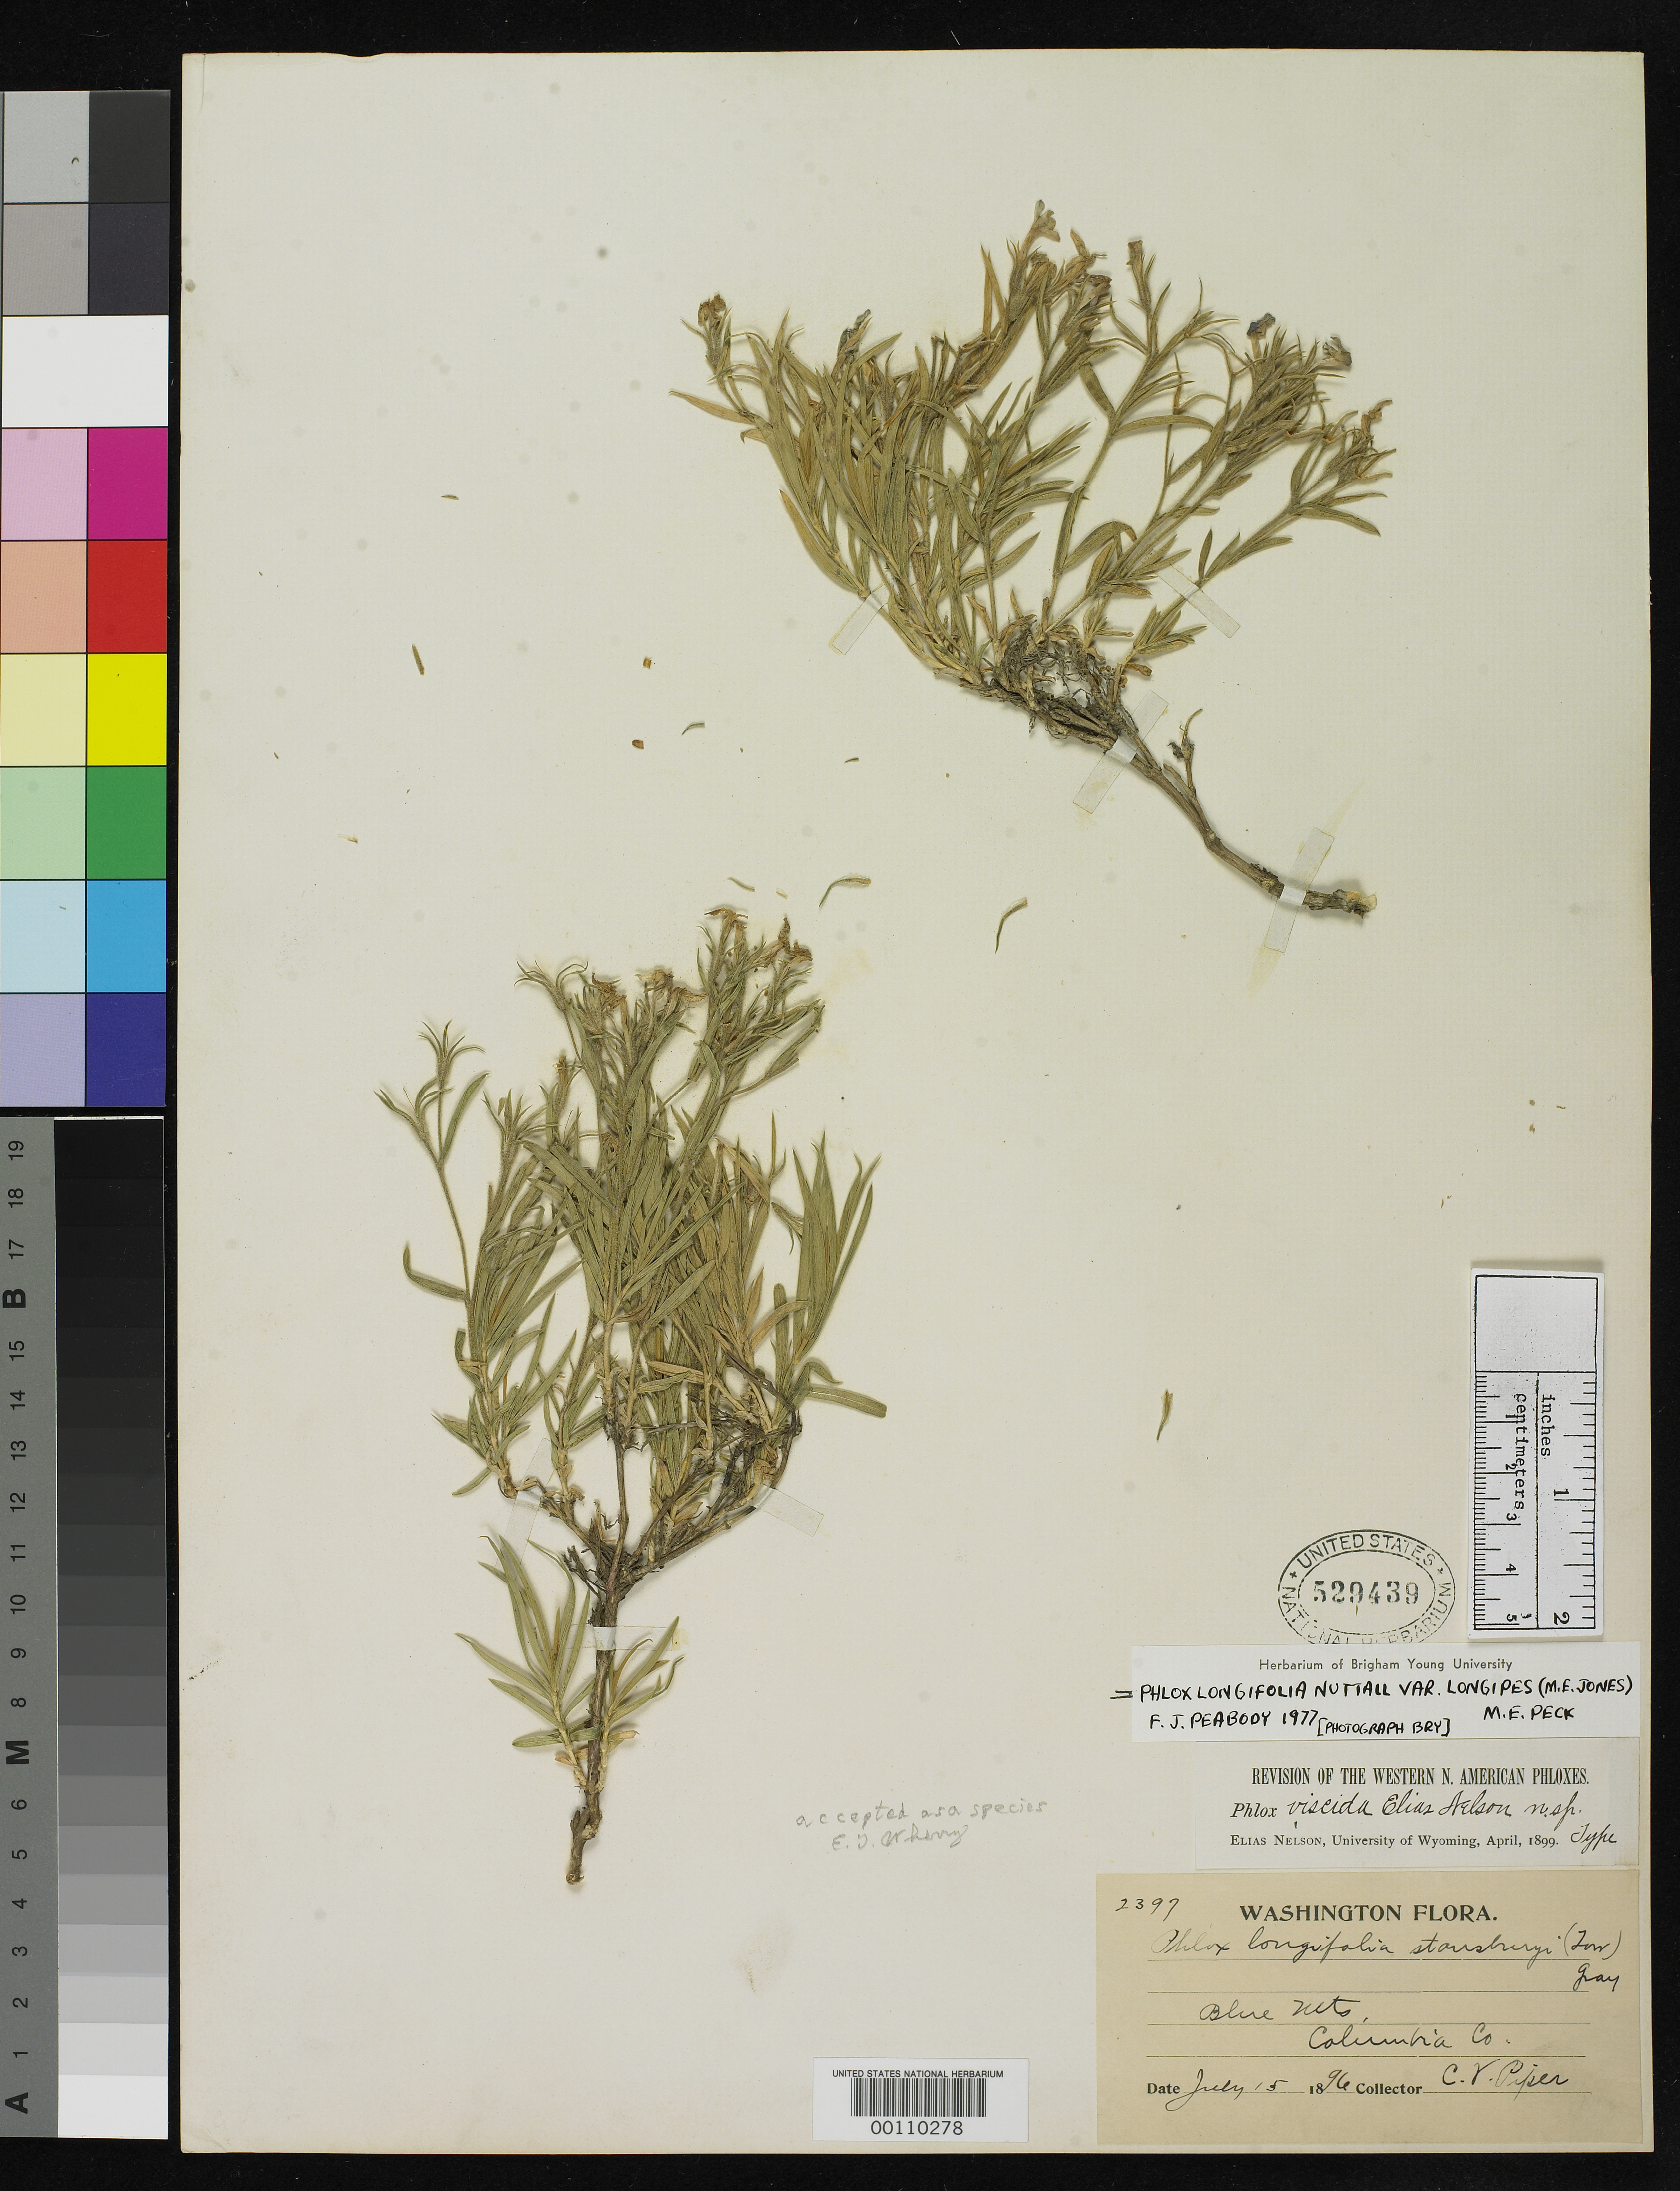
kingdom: Plantae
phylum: Tracheophyta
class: Magnoliopsida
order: Ericales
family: Polemoniaceae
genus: Phlox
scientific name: Phlox viscida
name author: E.E. Nelson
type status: Type Collection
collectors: C. V. Piper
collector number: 2397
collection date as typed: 15 Jul 1896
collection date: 1896-07-15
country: United States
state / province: Washington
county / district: Columbia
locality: Blue Mts.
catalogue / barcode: US 529439